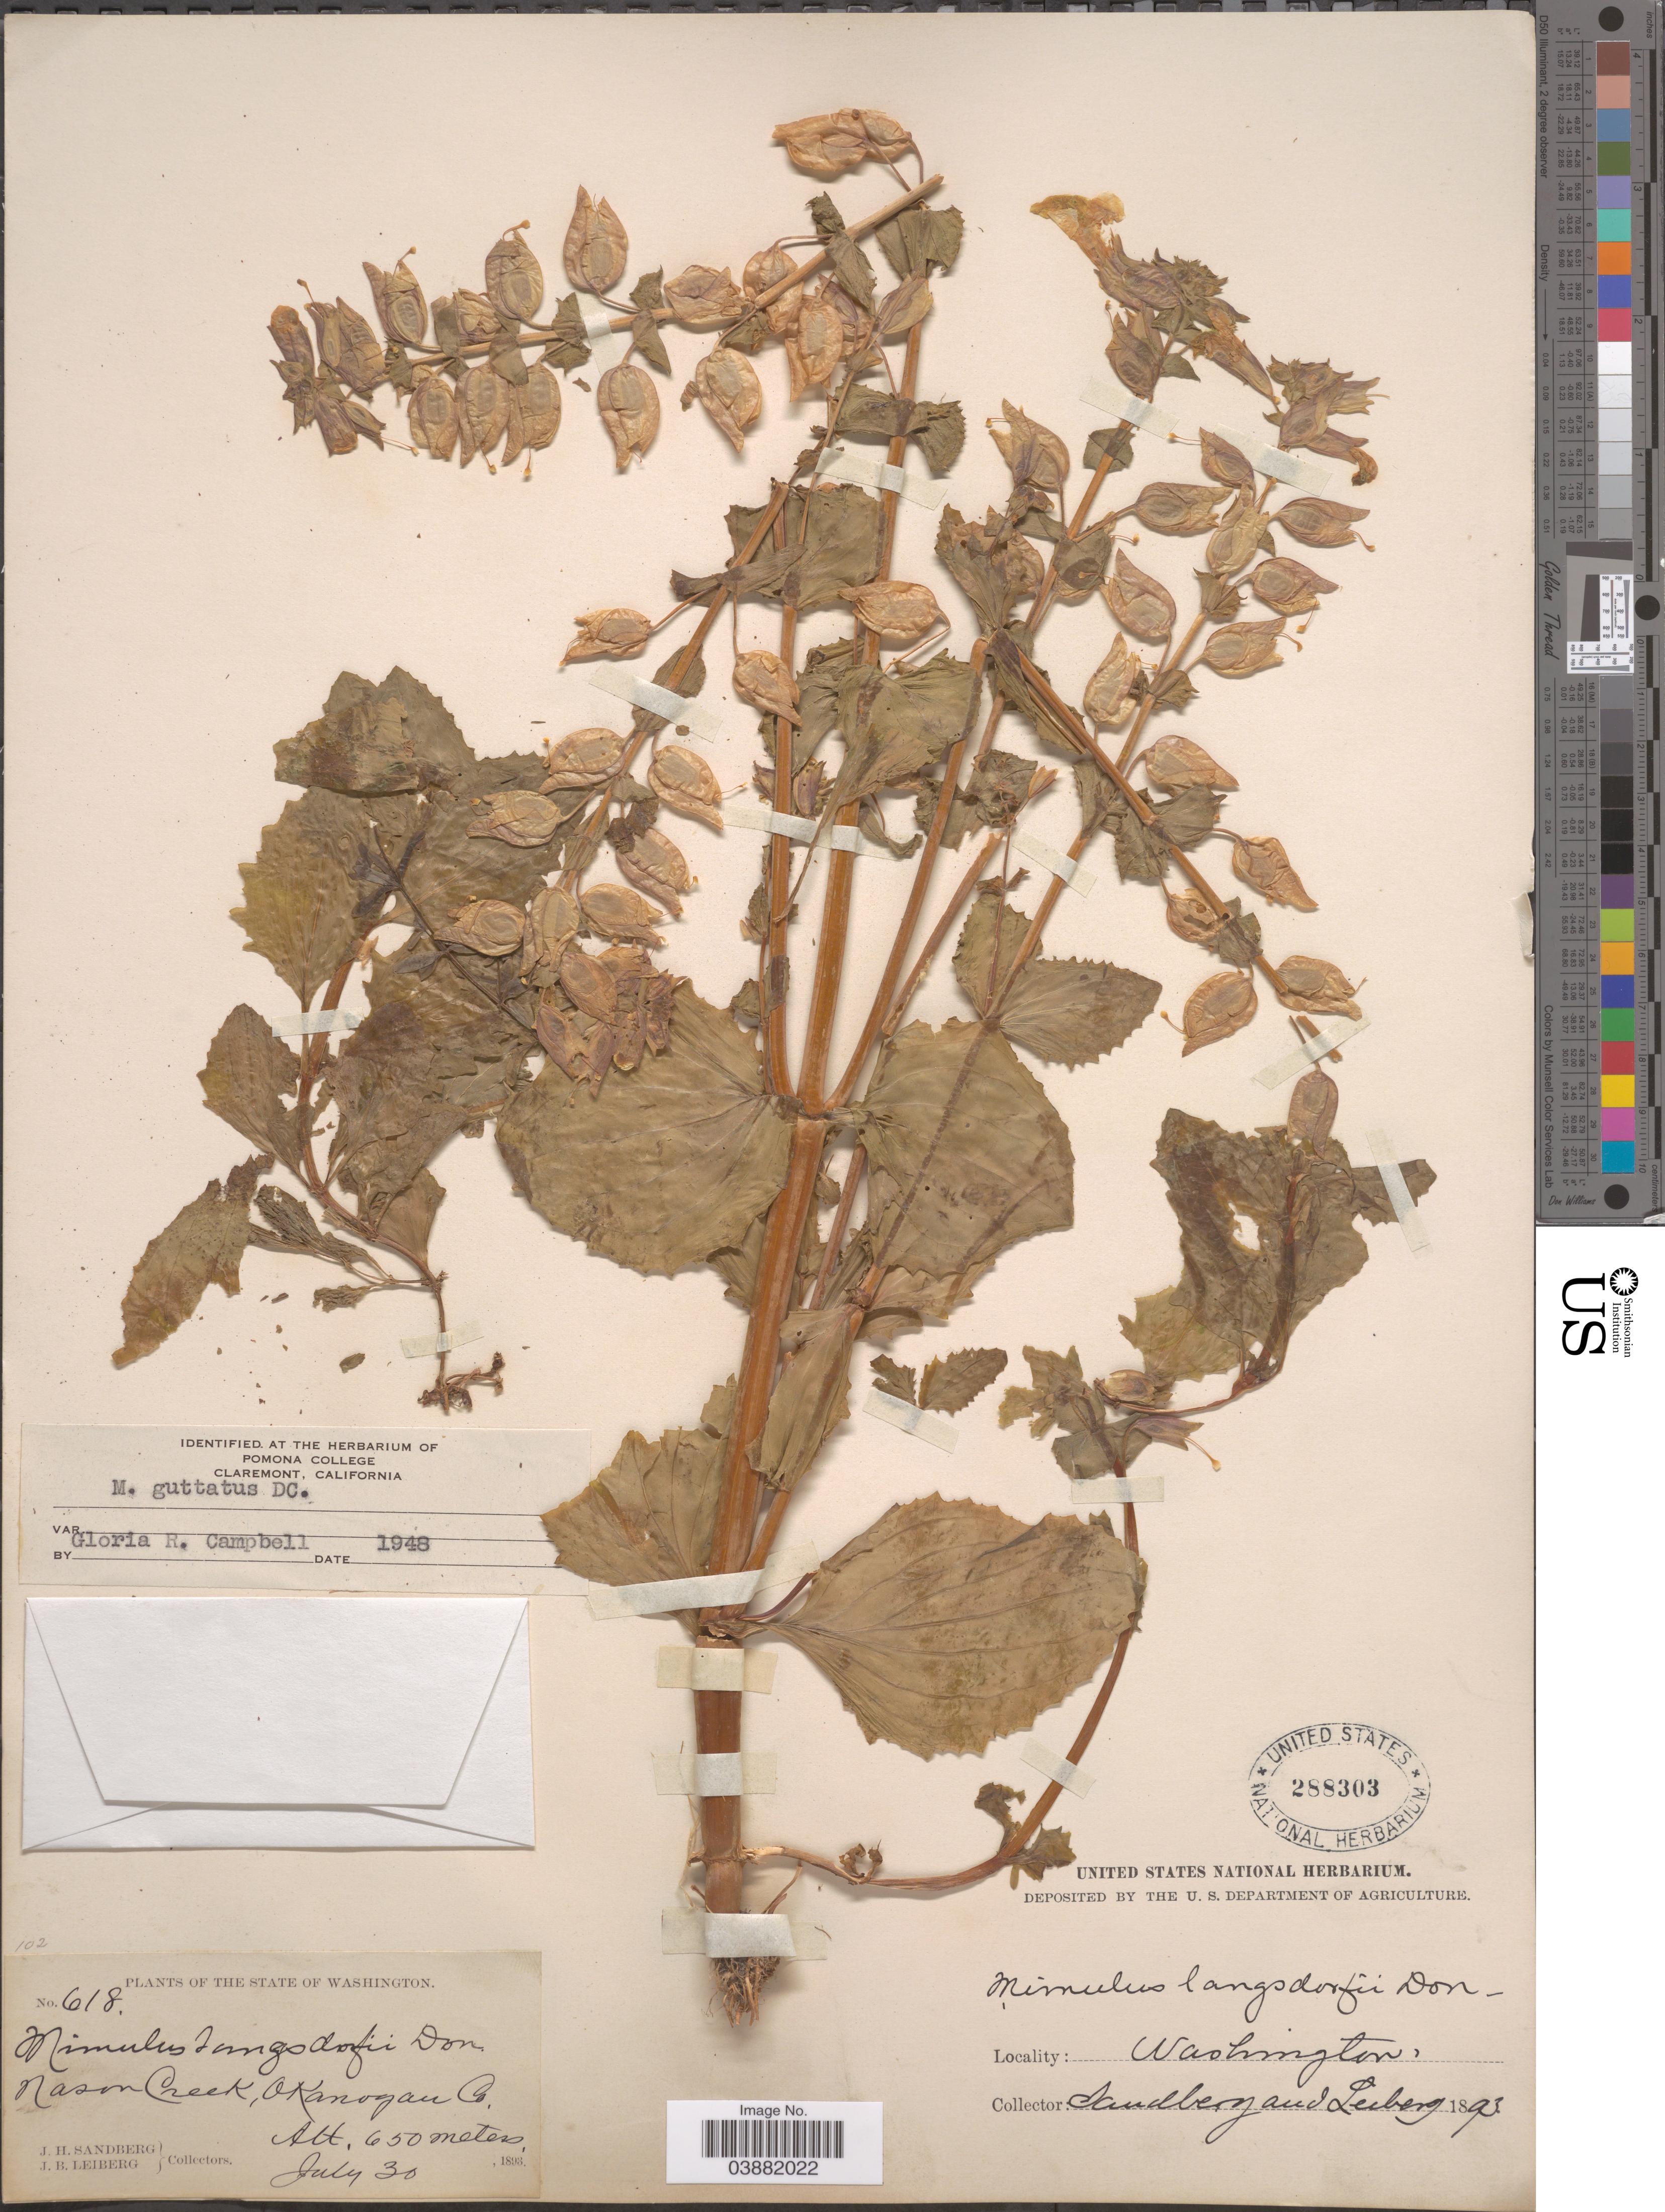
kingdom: Plantae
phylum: Tracheophyta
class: Magnoliopsida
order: Lamiales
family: Phrymaceae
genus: Mimulus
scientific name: Mimulus langsdorffii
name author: Donn & Sims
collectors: J. H. Sandberg & J. B. Leiberg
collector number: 618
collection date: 1893-07-30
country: United States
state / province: Washington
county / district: Okanogan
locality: Nason Creek, Okanogan Co.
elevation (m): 650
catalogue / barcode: US 288303